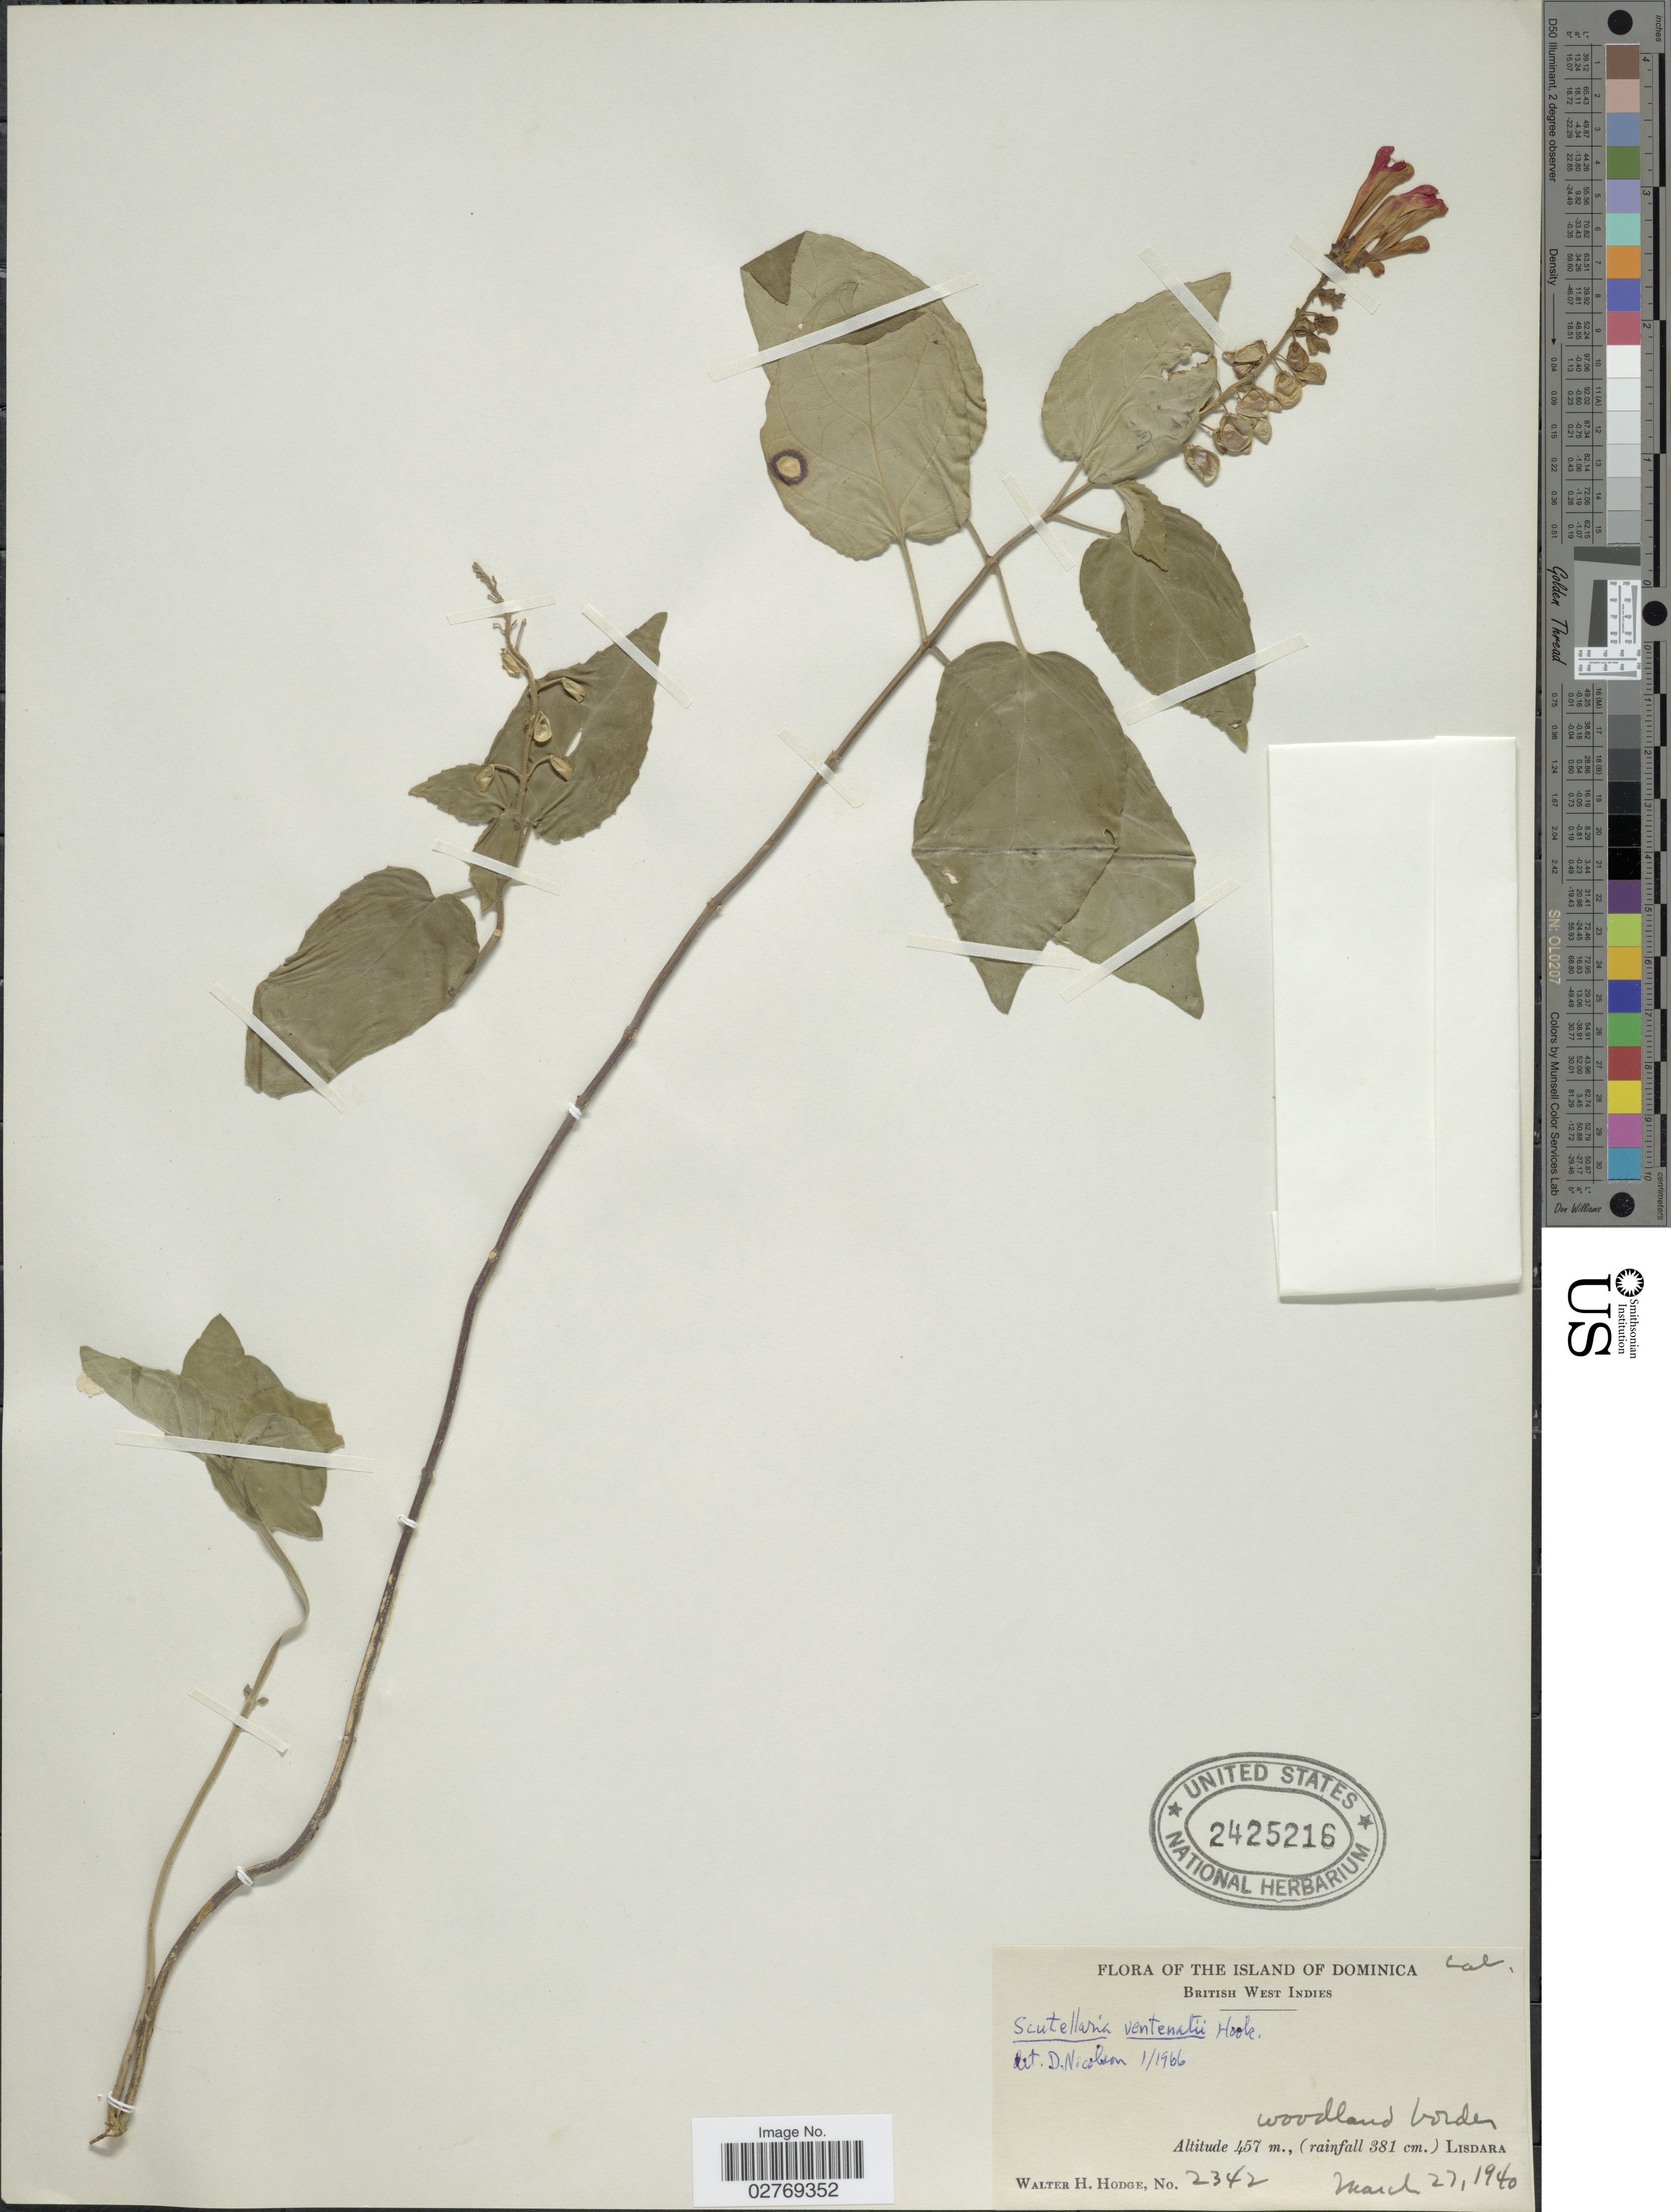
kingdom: Plantae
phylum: Tracheophyta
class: Magnoliopsida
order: Lamiales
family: Lamiaceae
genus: Scutellaria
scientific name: Scutellaria ventenatii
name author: Hook.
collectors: W. Hodge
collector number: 2342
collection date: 1940-03-27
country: Dominica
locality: The Island of Dominica, British West Indies, Lisdara.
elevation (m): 457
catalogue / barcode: US 2425216